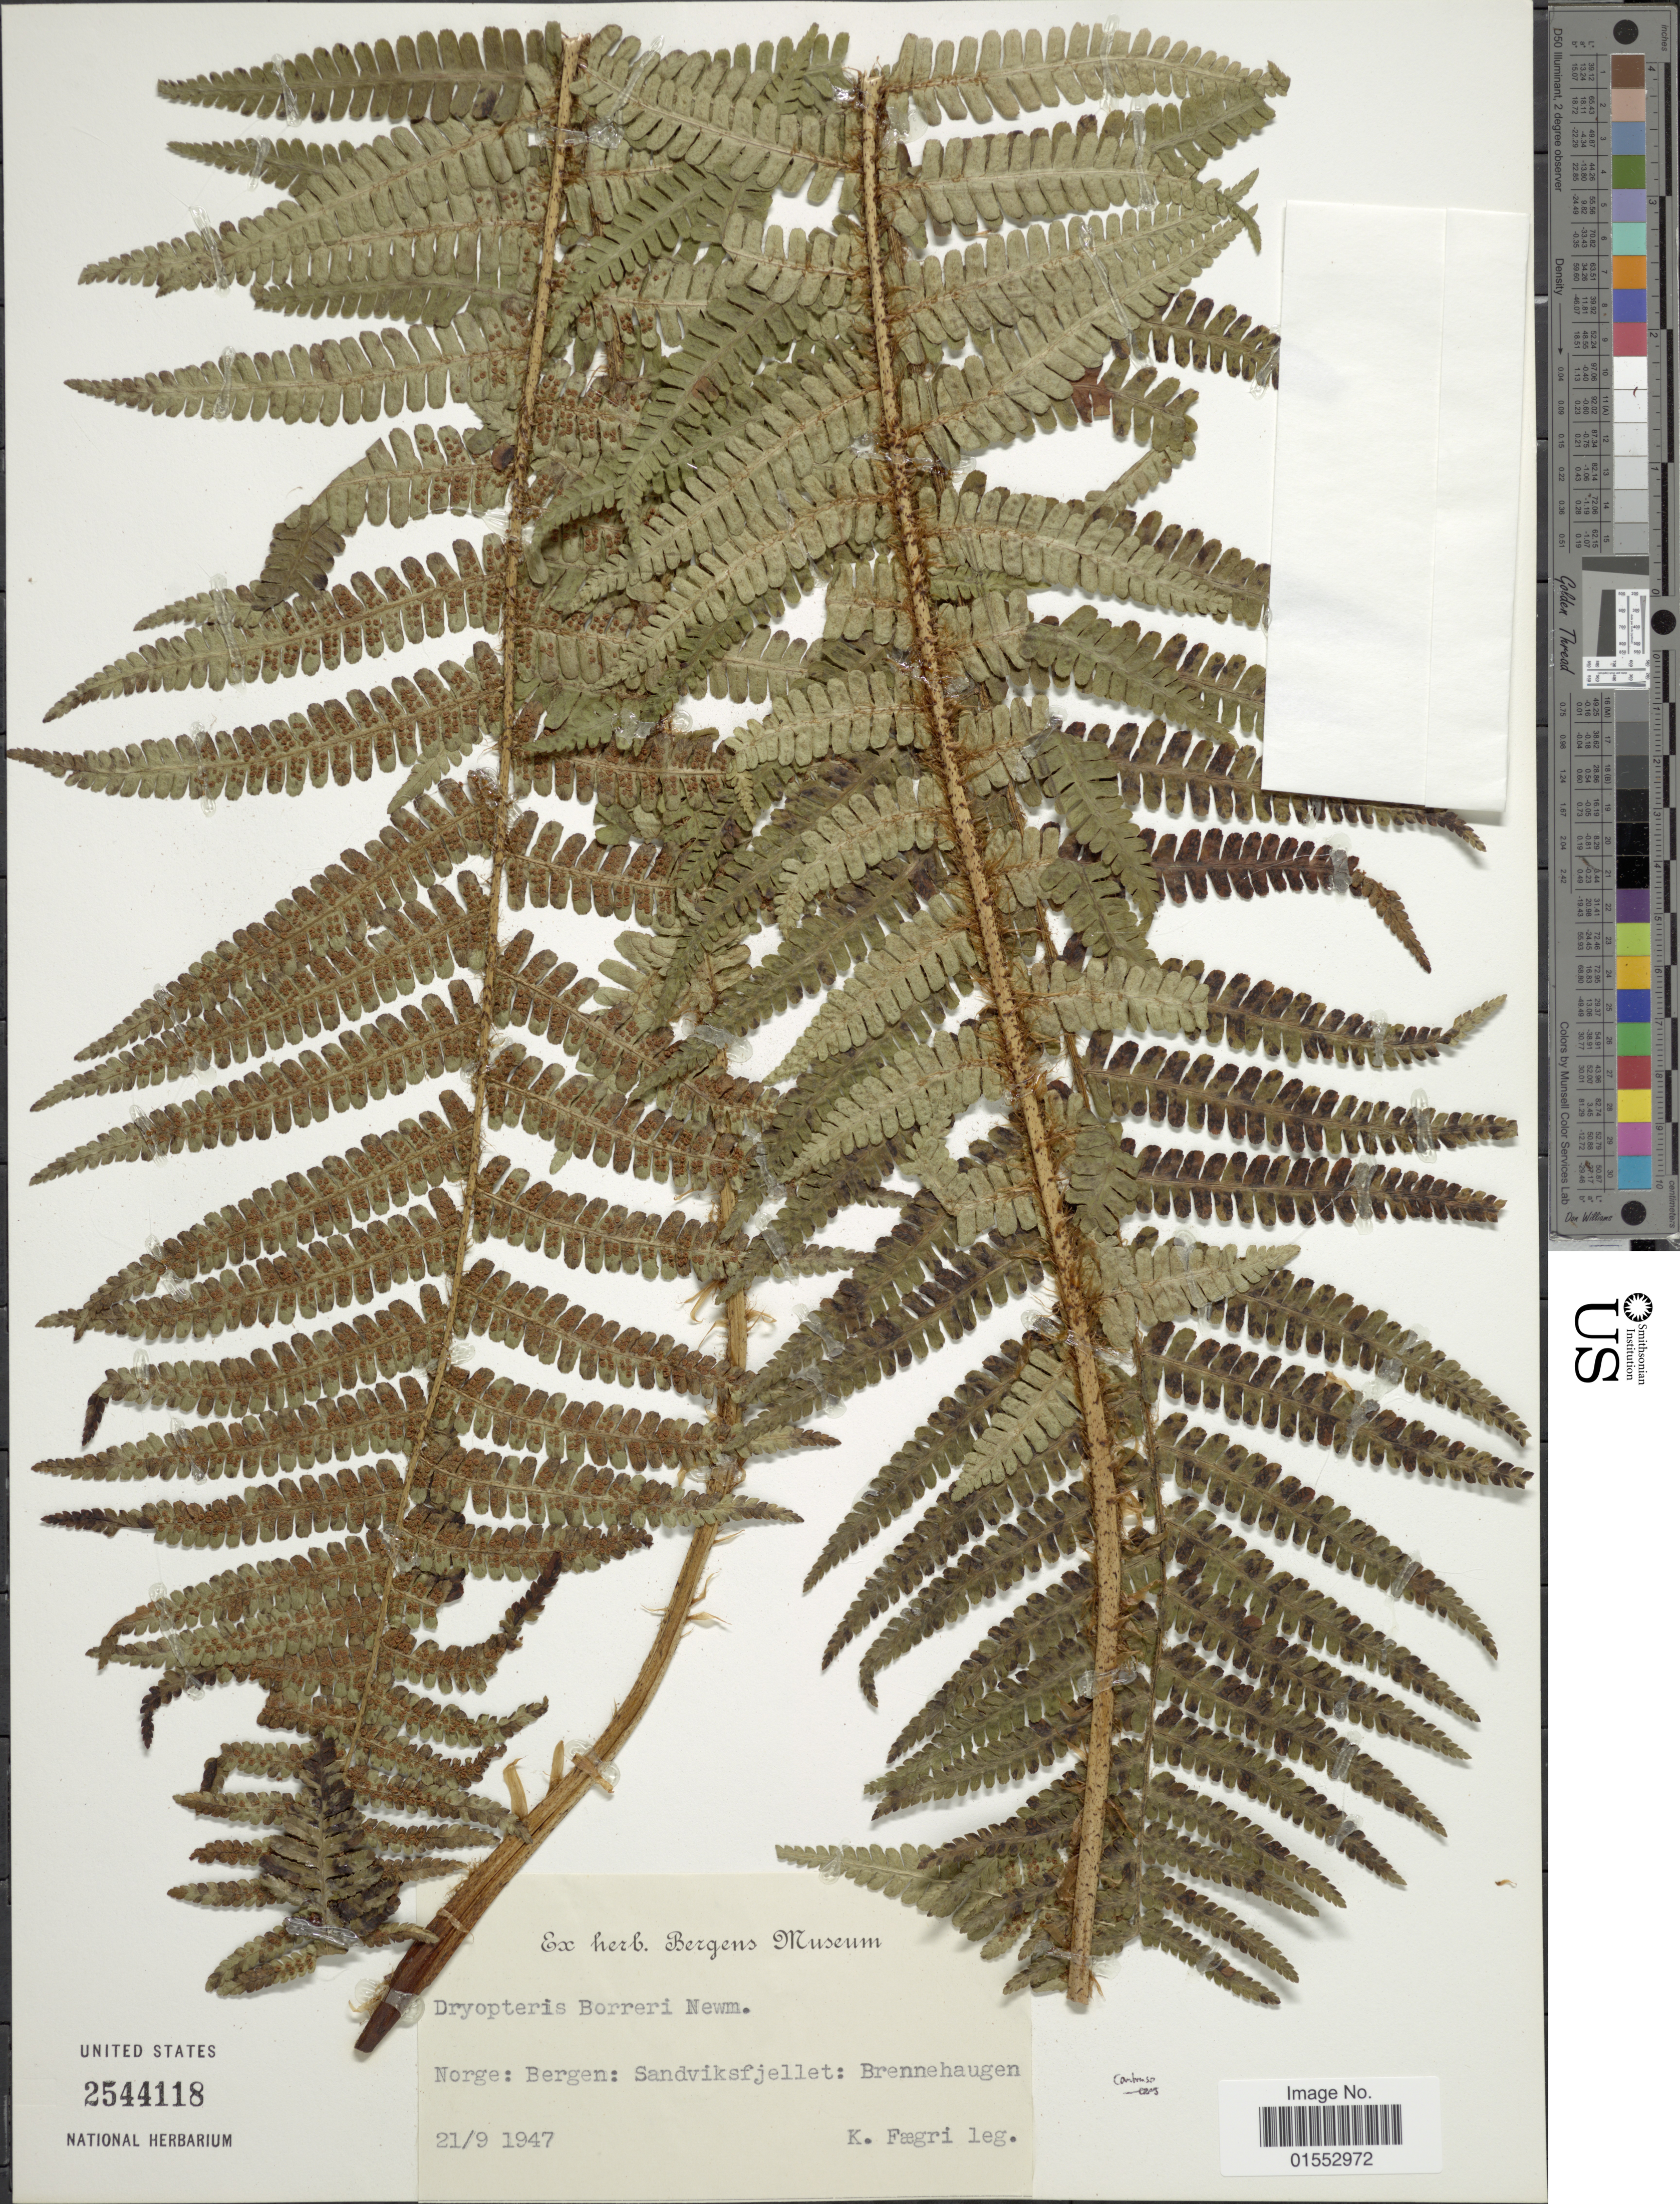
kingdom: Plantae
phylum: Tracheophyta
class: Polypodiopsida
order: Polypodiales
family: Dryopteridaceae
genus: Dryopteris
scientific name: Dryopteris affinis subsp. cambrensis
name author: Fraser-Jenk.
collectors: K. Faegri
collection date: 1947-09-21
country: Norway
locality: Norge: Bergen: Sandviksfjellet; Brennehaugen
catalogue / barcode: US 2544118